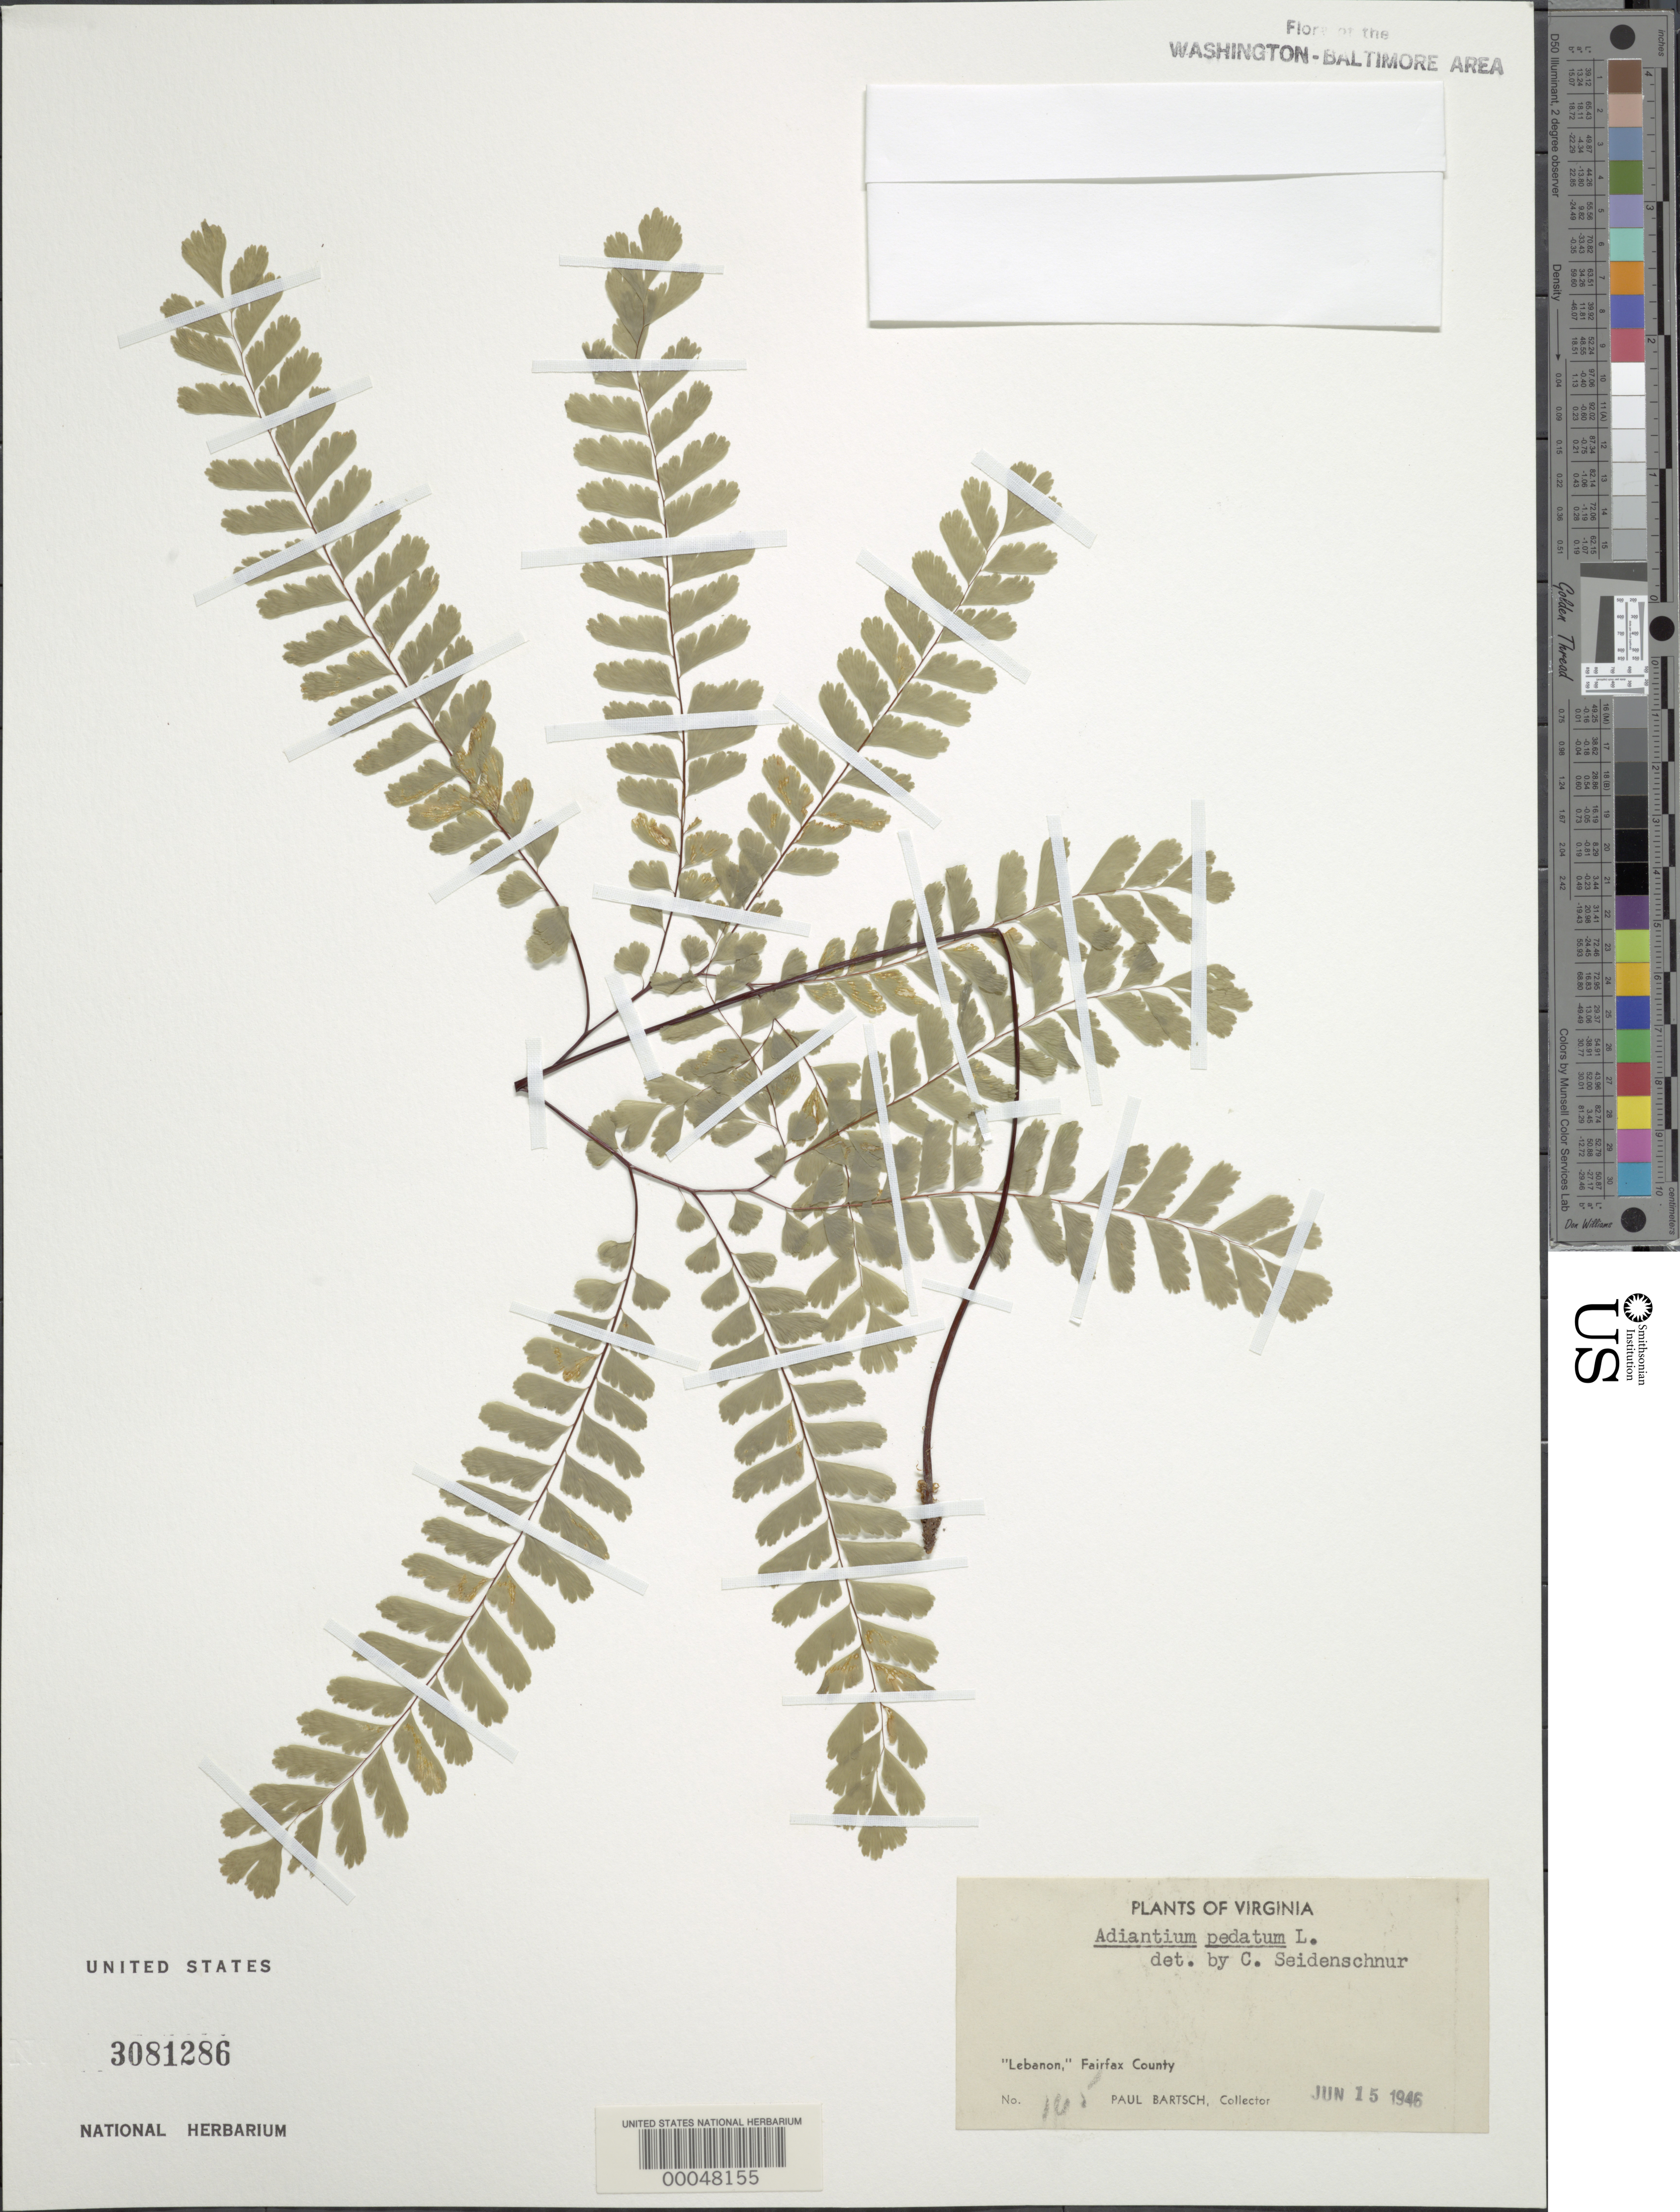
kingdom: Plantae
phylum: Tracheophyta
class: Polypodiopsida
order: Polypodiales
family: Pteridaceae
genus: Adiantum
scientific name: Adiantum pedatum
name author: L.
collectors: P. Bartsch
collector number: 105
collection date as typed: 15 Jun 1946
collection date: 1946-06-15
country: United States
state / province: Virginia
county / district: Fairfax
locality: Lebanon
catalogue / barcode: US 3081286